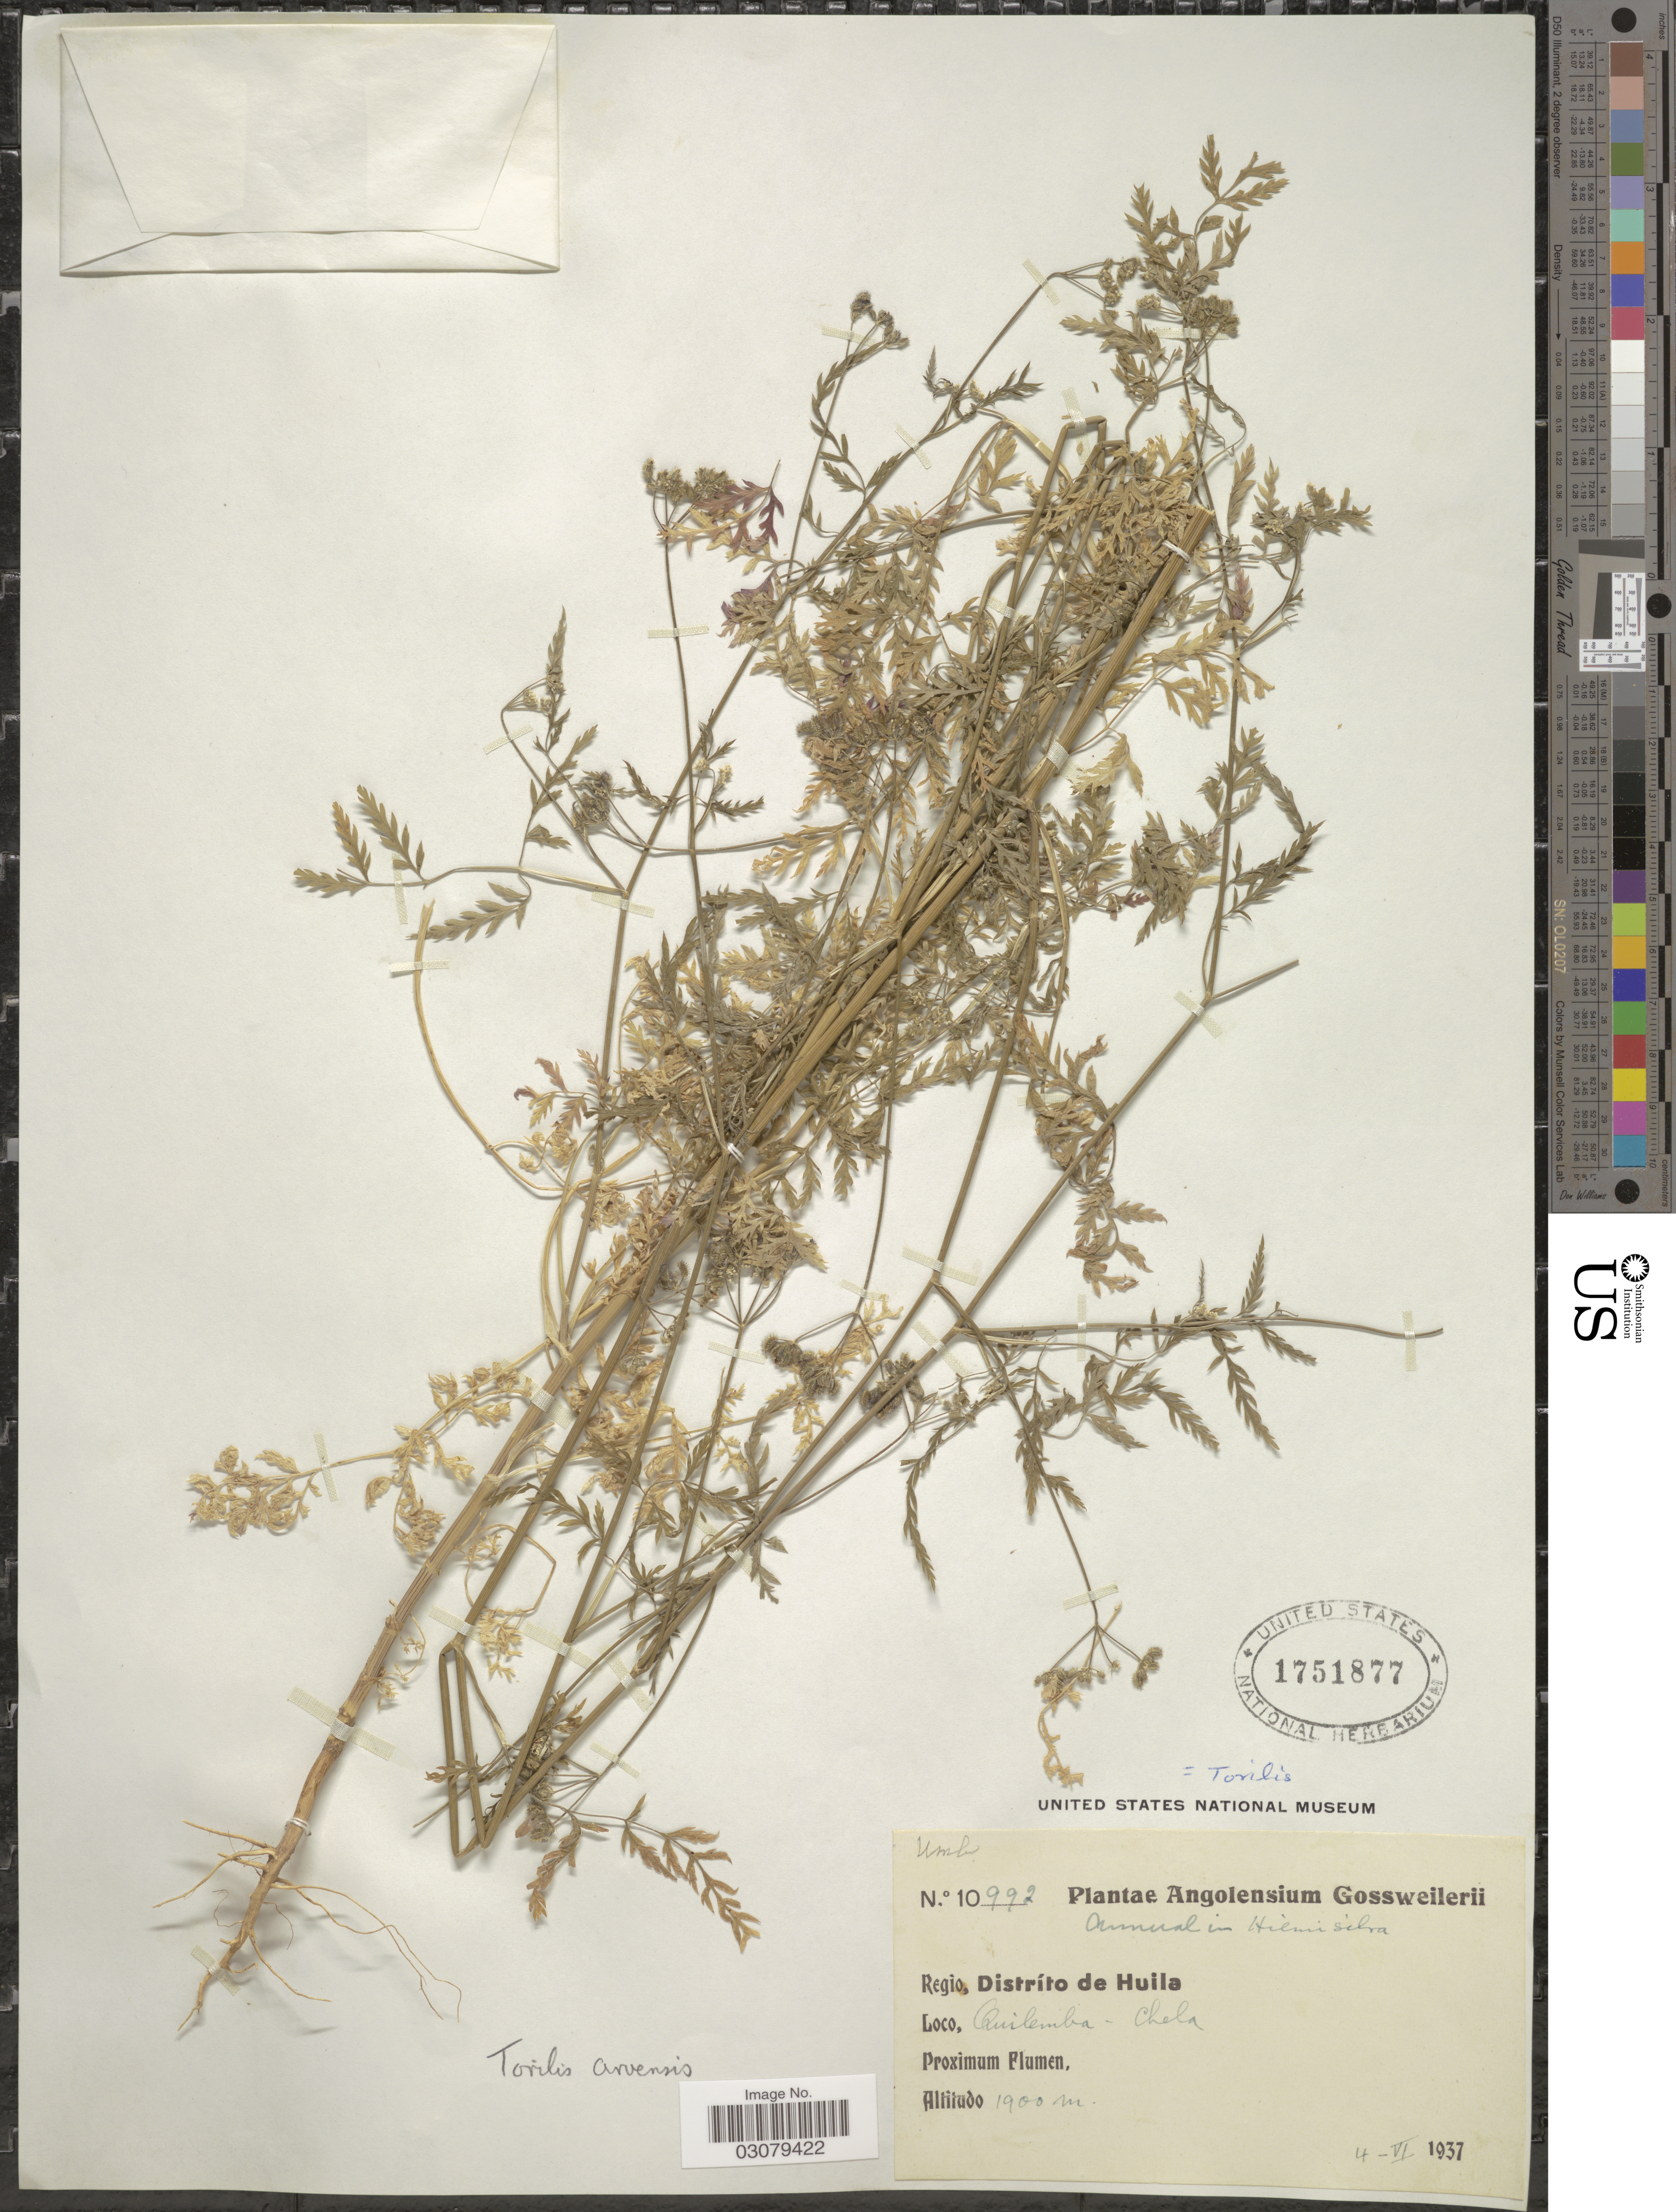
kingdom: Plantae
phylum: Tracheophyta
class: Magnoliopsida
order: Apiales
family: Apiaceae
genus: Torilis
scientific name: Torilis arvensis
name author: (Huds.) Link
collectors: -. Gossweiler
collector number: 10992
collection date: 1937-06-04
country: Angola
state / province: Huila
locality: Distríto de Huila. Quilemba - Chela.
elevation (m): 1900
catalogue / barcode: US 1751877